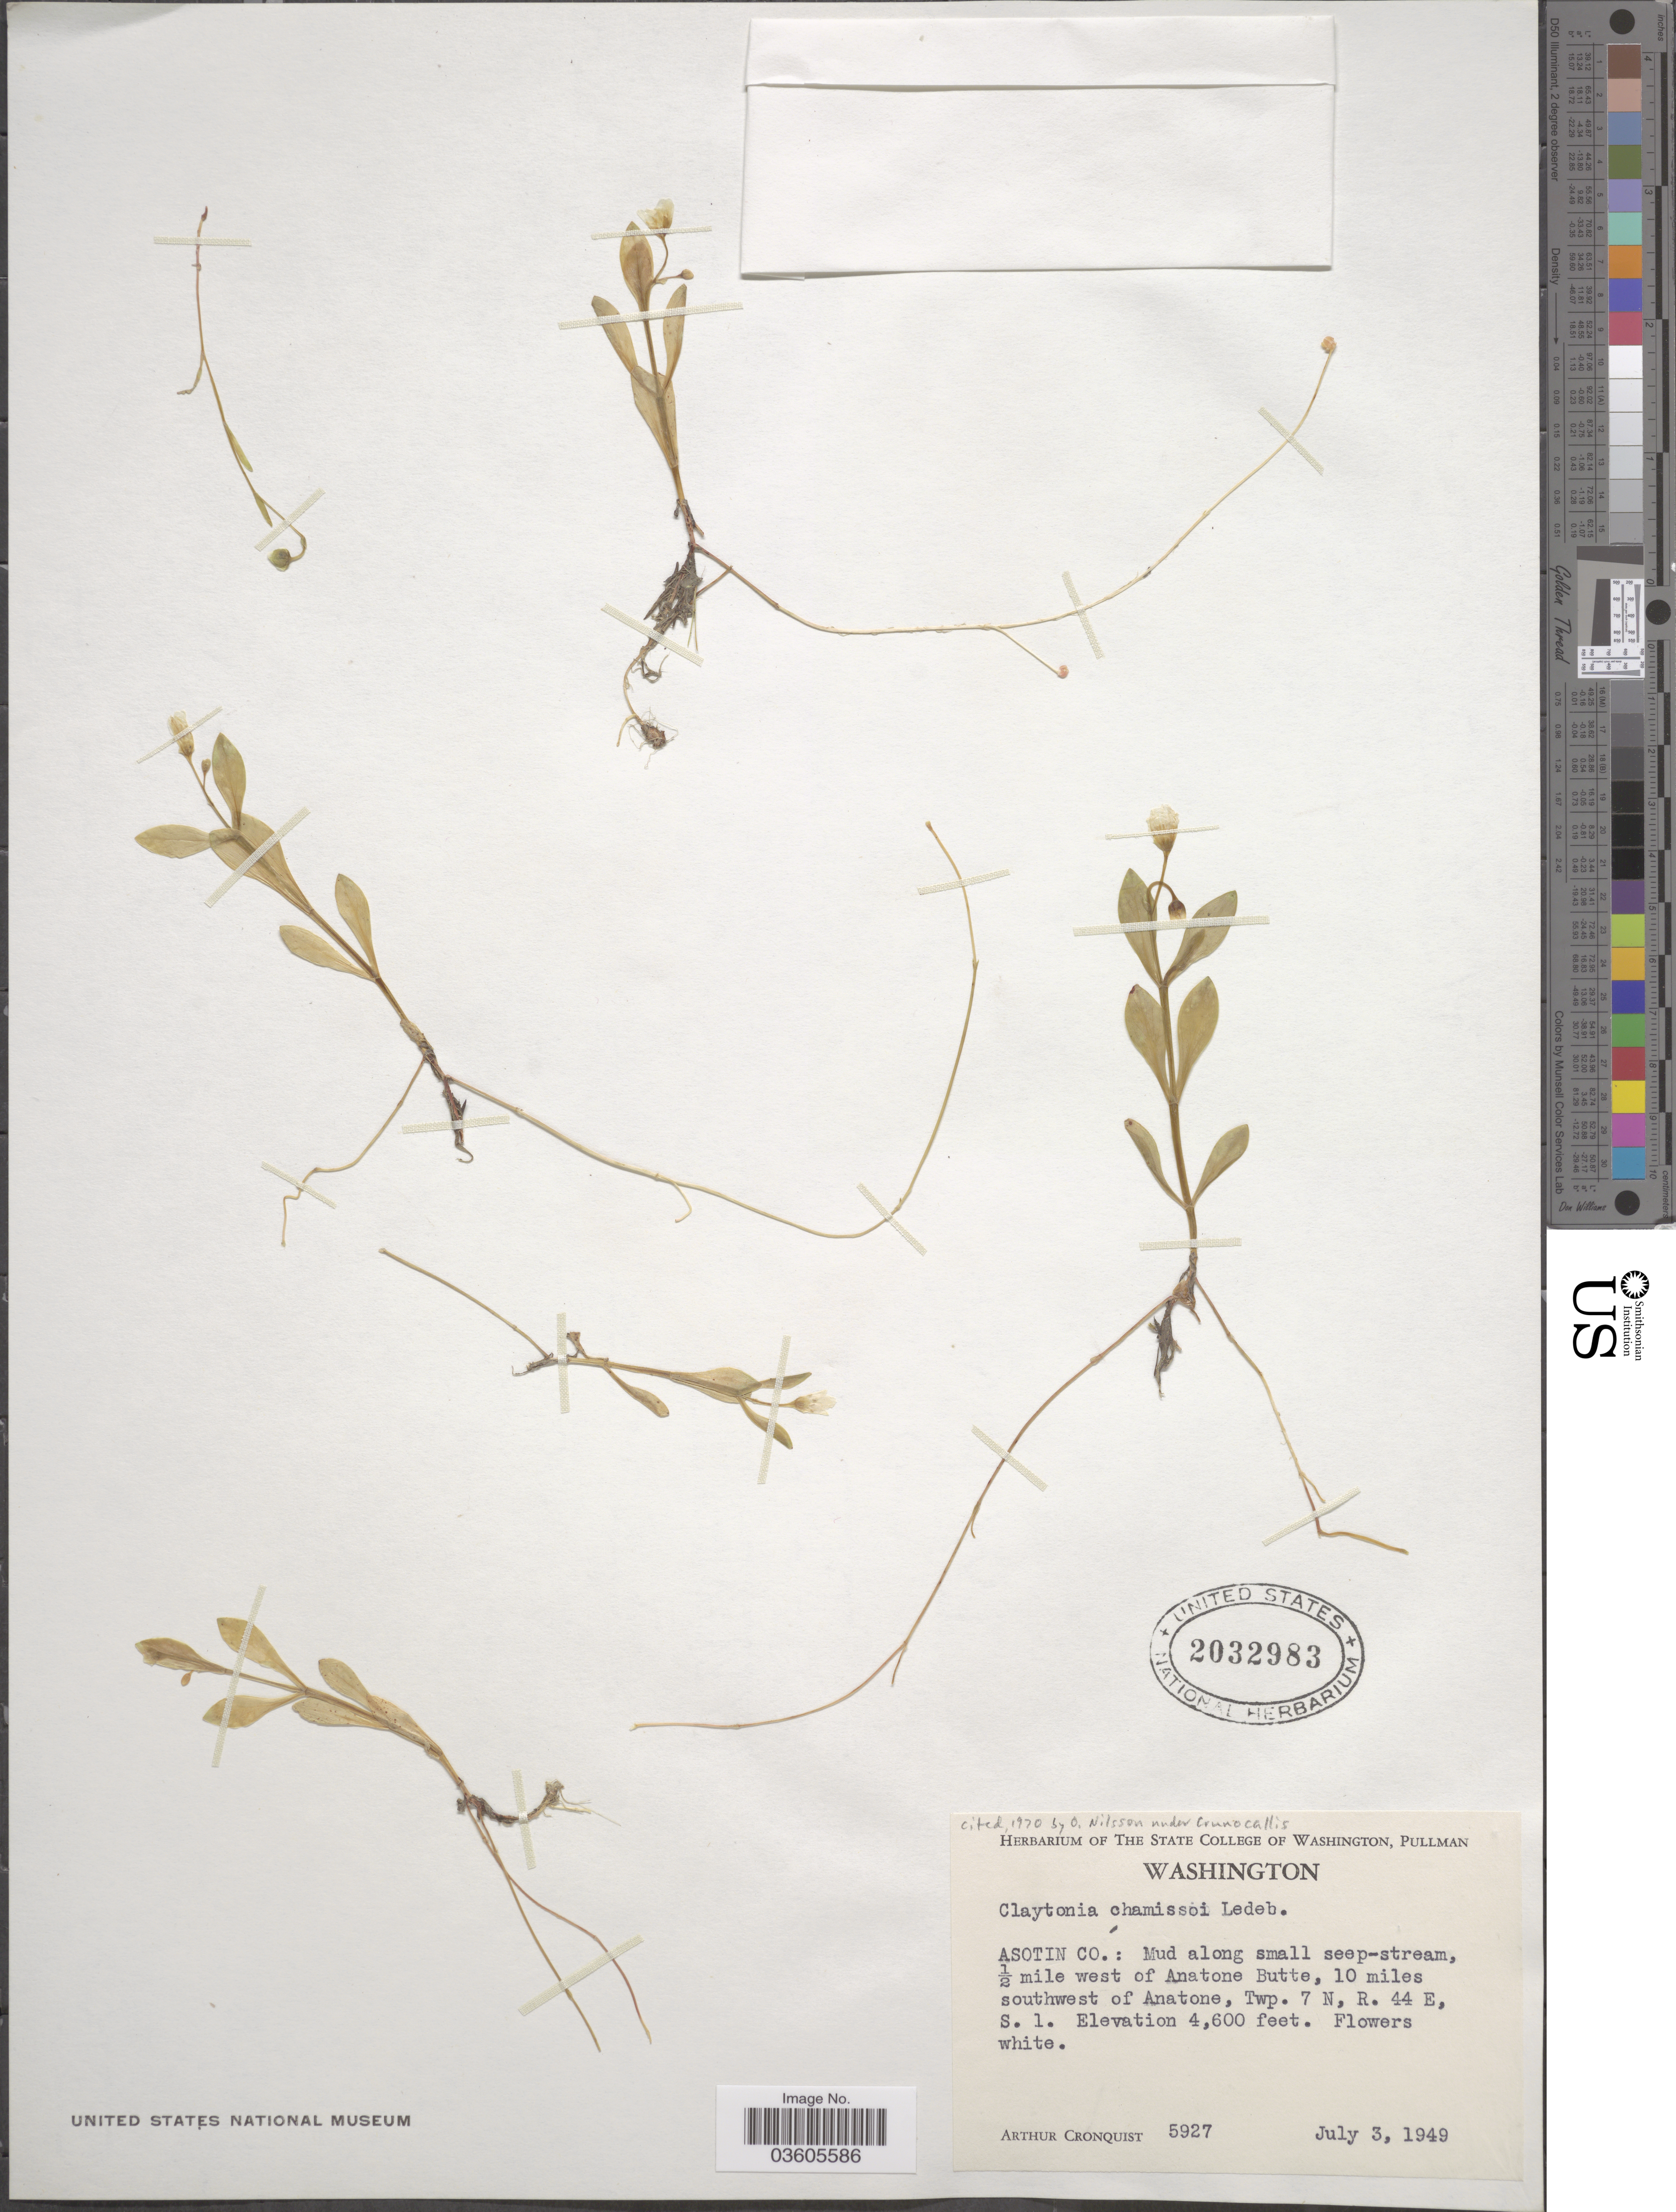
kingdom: Plantae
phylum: Tracheophyta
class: Magnoliopsida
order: Caryophyllales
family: Montiaceae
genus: Montia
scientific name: Montia chamissoi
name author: (Ledeb. ex Spreng.) Greene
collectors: A. J. Cronquist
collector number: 5927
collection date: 1949-07-03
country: United States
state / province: Washington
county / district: Asotin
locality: Asotin Co.: Mud along small seep-stream, ½ mile west of Anatone Butte, 10 miles southwest of Anatone, Twp. 7 N, R. 44 E, S. 1.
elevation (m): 1402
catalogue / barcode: US 2032983